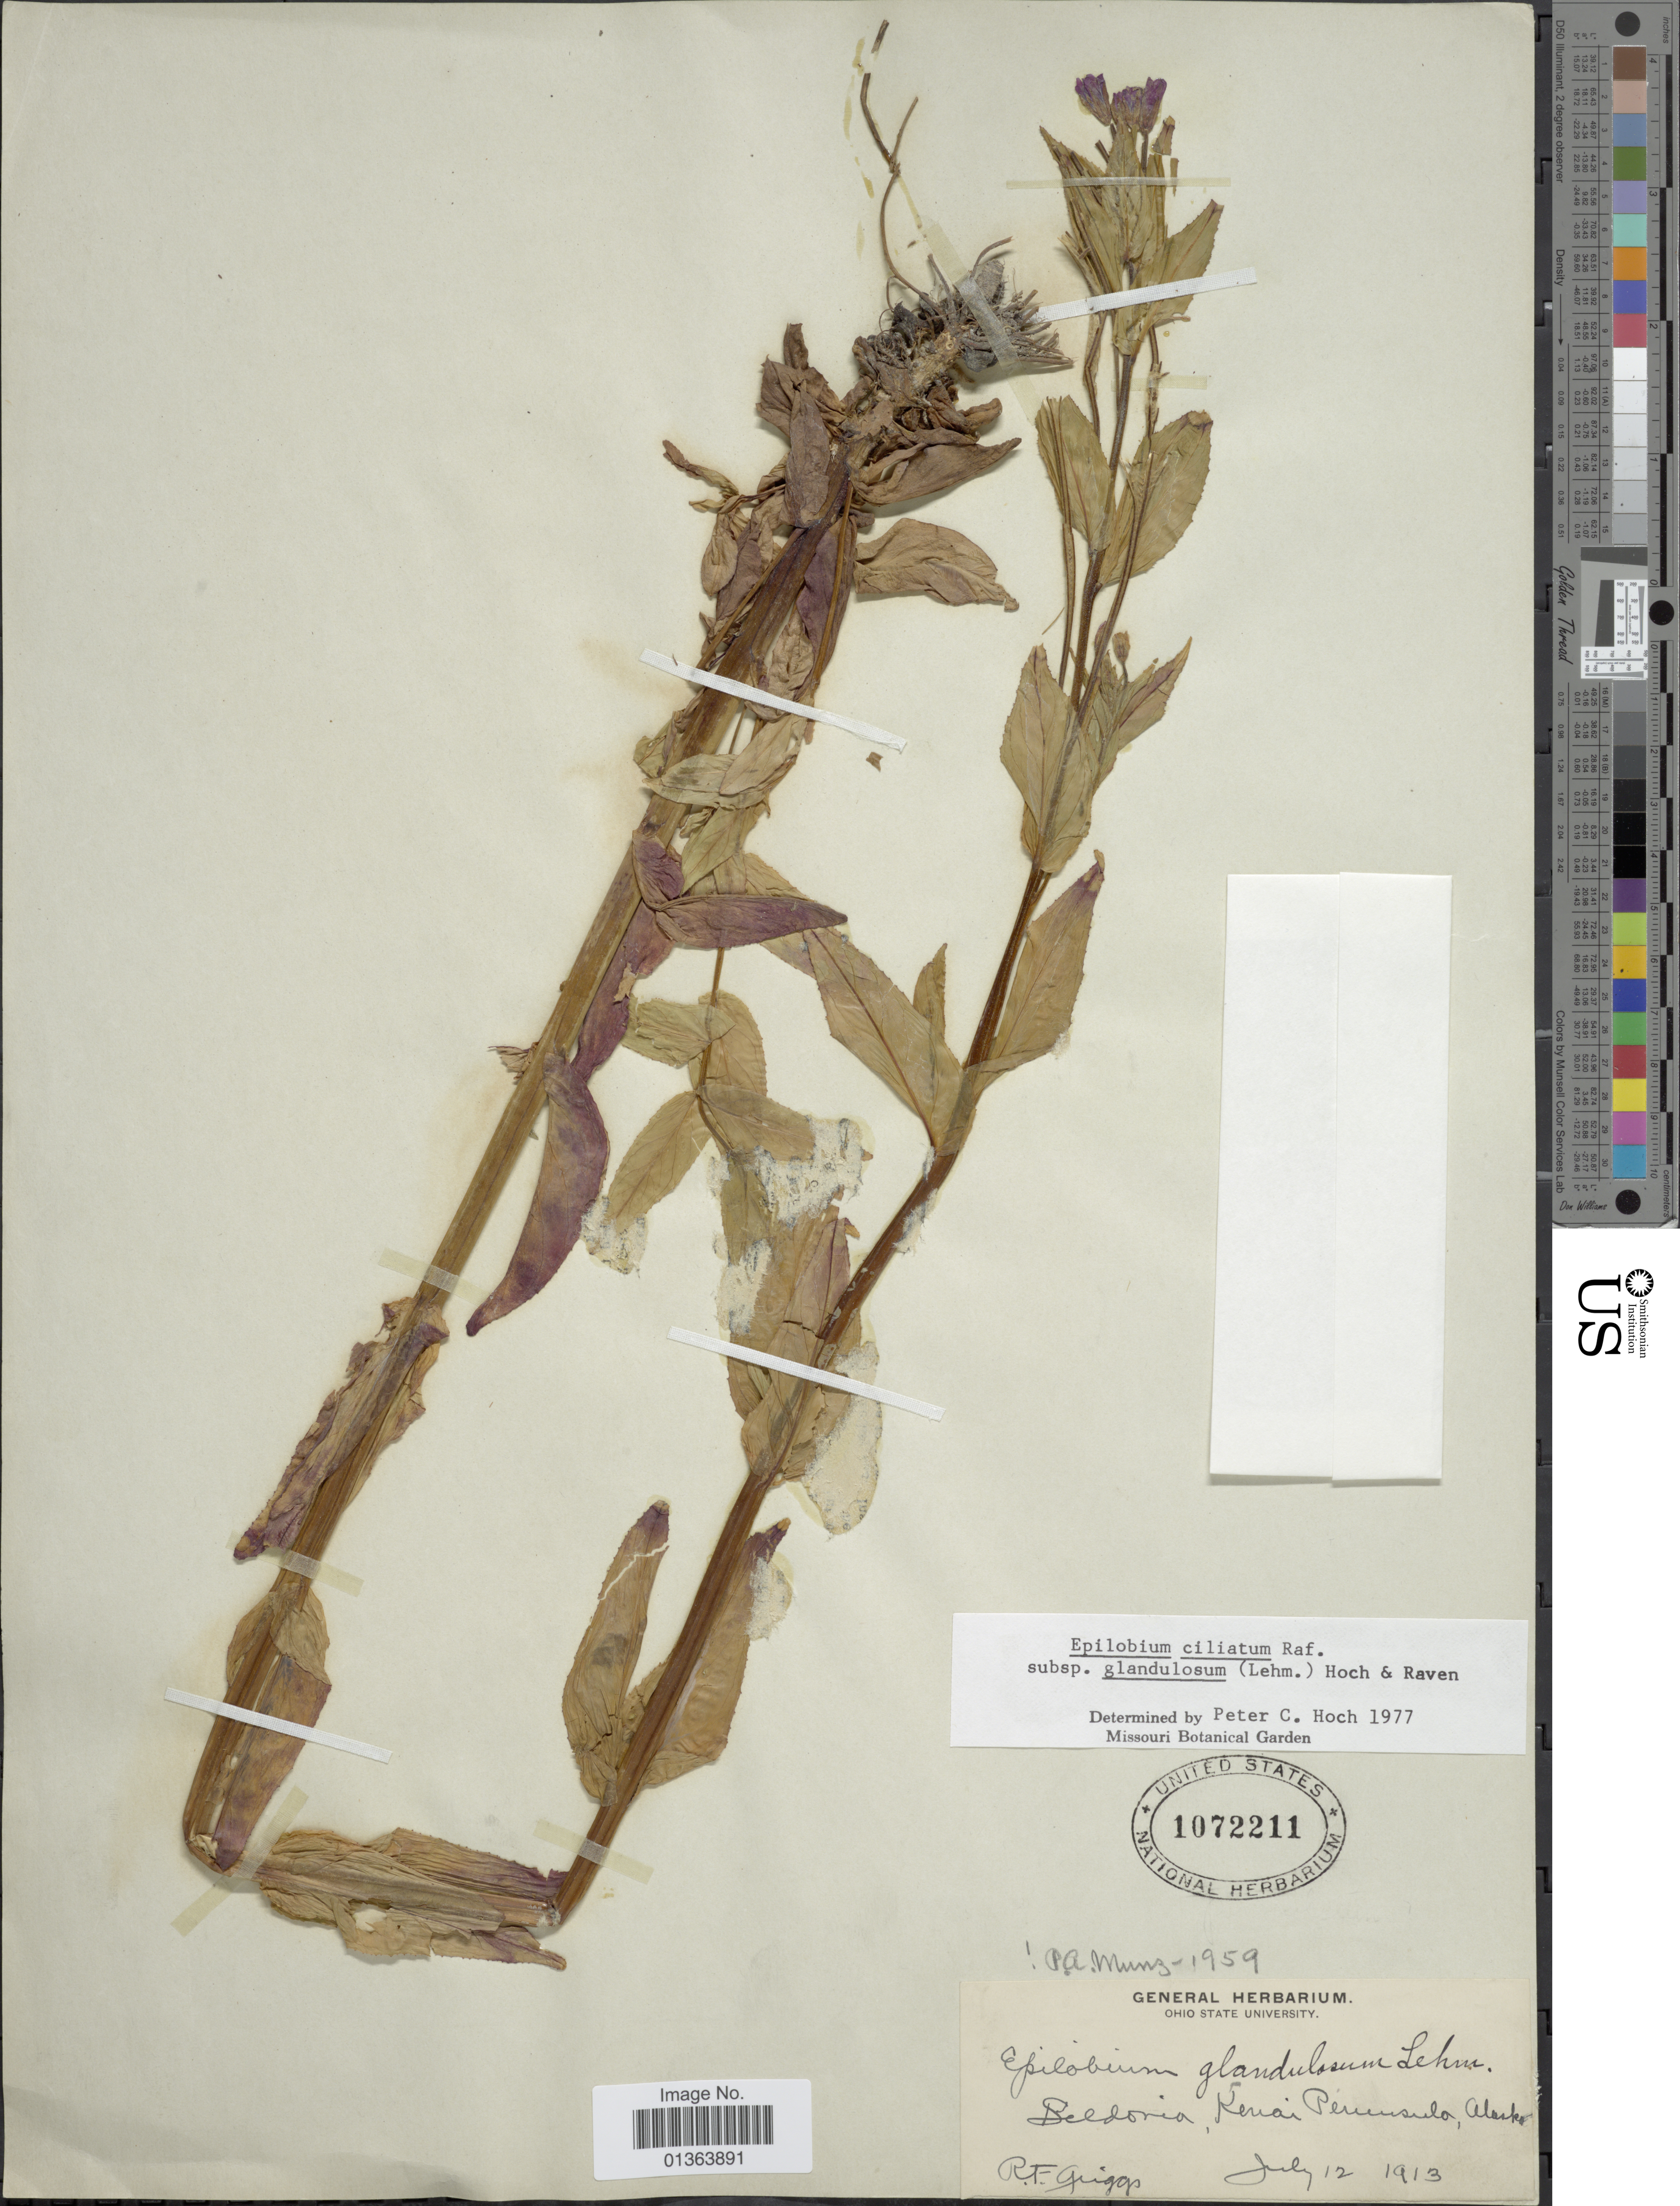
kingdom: Plantae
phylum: Tracheophyta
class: Magnoliopsida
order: Myrtales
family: Onagraceae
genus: Epilobium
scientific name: Epilobium ciliatum subsp. glandulosum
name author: (Lehm.) Hoch & P.H. Raven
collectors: R. F. Griggs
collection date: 1913-07-12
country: United States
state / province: Alaska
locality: Beldoria, Kenai Peninsula.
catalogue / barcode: US 1072211